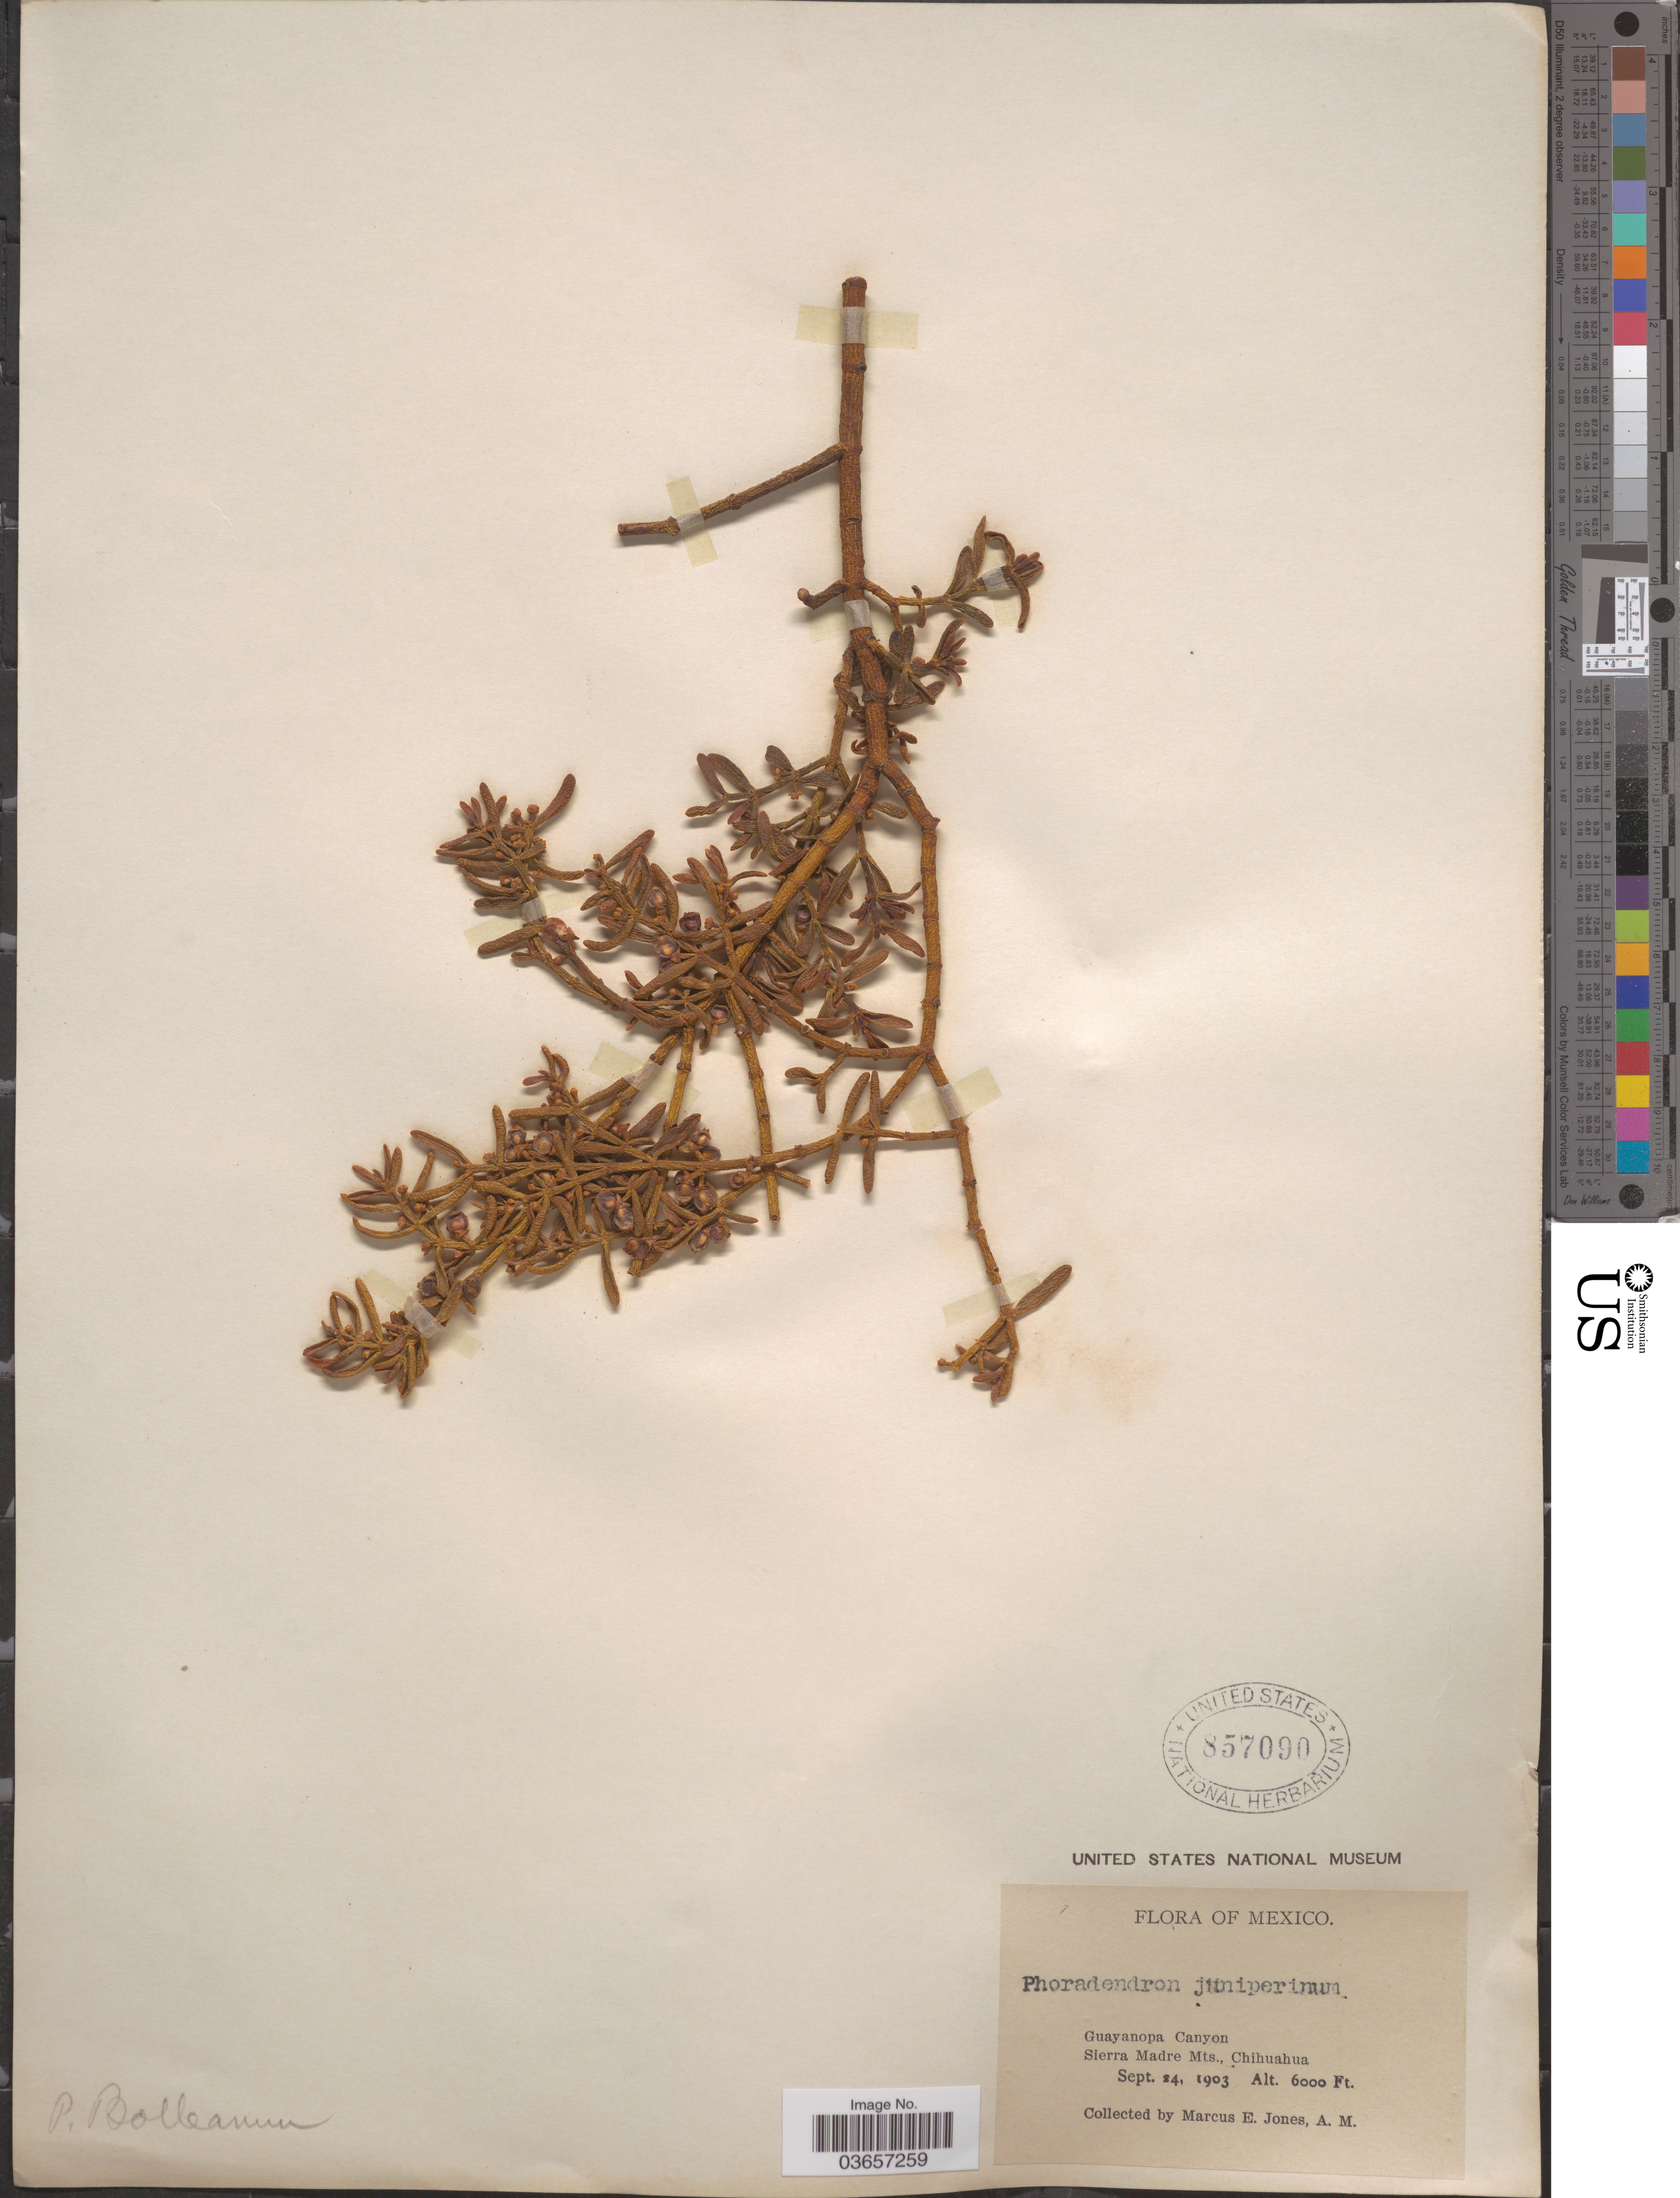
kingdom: Plantae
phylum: Tracheophyta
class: Magnoliopsida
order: Santalales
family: Viscaceae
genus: Phoradendron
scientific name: Phoradendron bolleanum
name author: (Seem.) Eichler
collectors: M. E. Jones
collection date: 1903-09-24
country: Mexico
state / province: Chihuahua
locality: Guayanopa Canyon. Sierra Madre Mts.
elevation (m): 1829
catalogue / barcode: US 857090